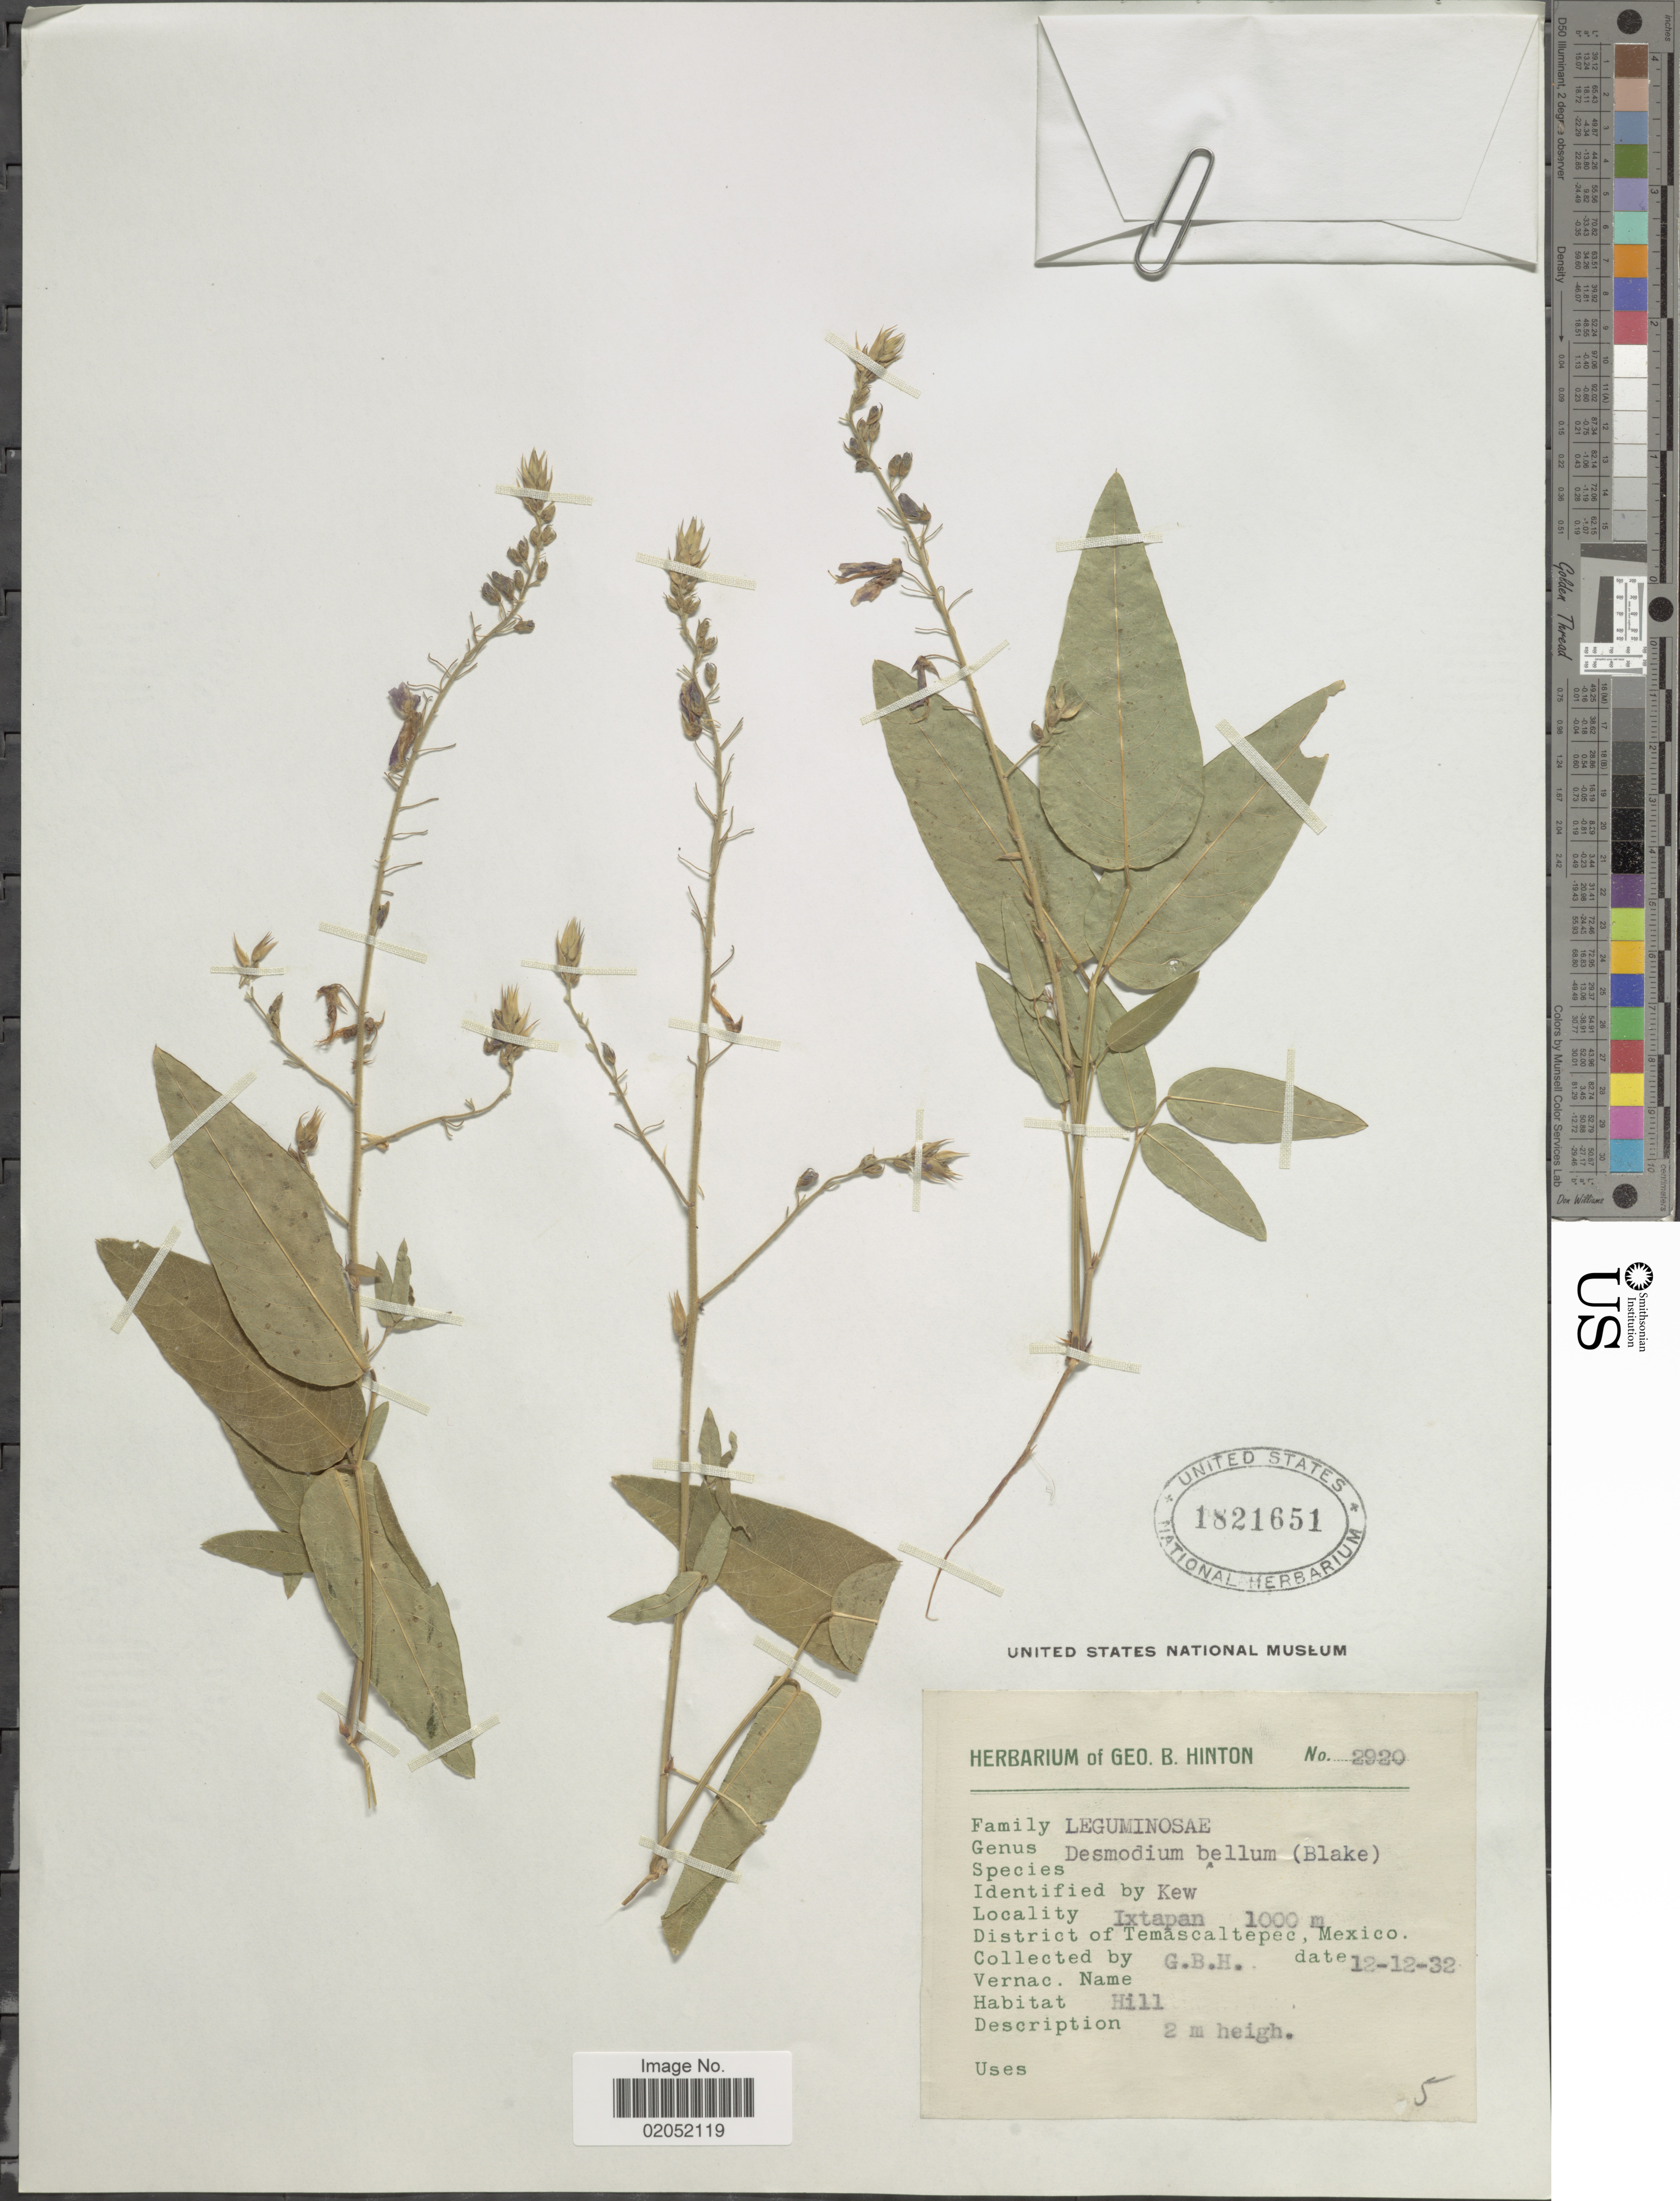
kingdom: Plantae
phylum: Tracheophyta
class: Magnoliopsida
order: Fabales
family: Fabaceae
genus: Desmodium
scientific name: Desmodium bellum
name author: (S.F. Blake) B.G. Schub.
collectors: G. B. Hinton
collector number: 2920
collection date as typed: Transcribed d/m/y: 12/12/32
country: Mexico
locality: Ixtapan, District of Temascaltepec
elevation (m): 1000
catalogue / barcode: US 1821651